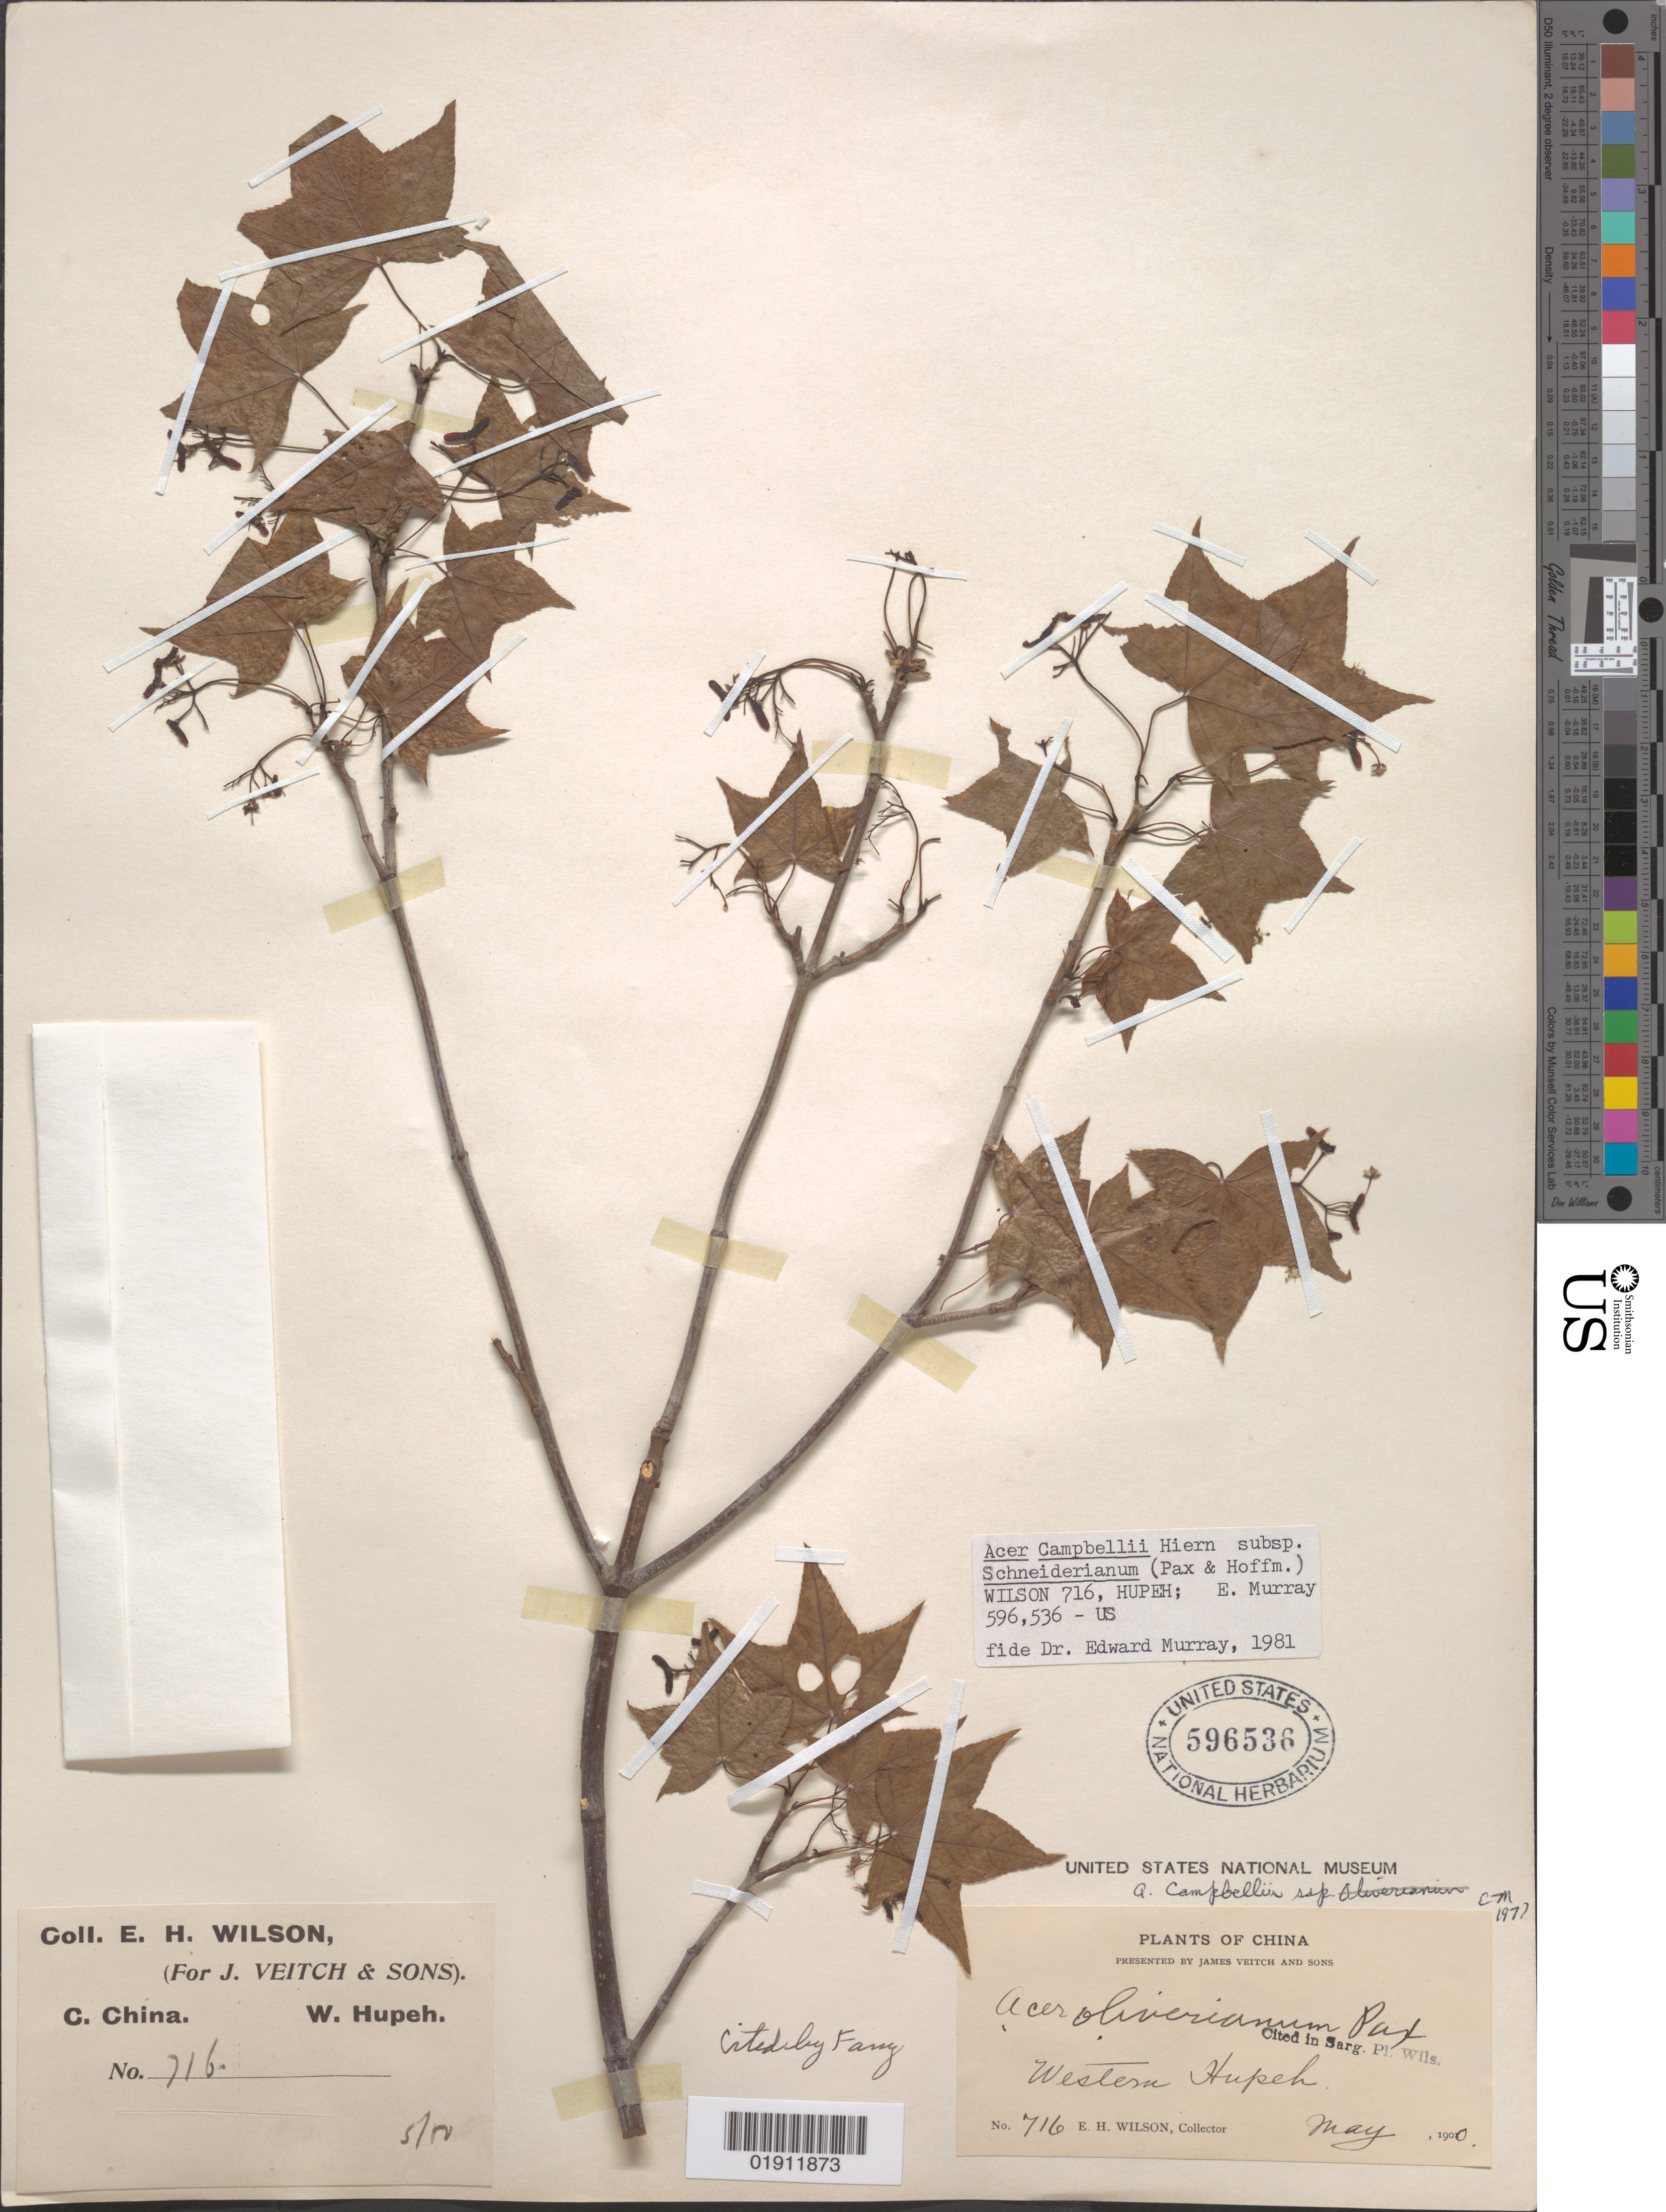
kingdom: Plantae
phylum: Tracheophyta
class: Magnoliopsida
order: Sapindales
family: Sapindaceae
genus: Acer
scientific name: Acer campbellii subsp. schneiderianum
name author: (Pax & K. Hoffm.) A.E. Murray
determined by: Murray, Edward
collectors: E. H. Wilson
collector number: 716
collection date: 1900-05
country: China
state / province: Hubei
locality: Western Hupeh [Hubei]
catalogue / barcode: US 596536